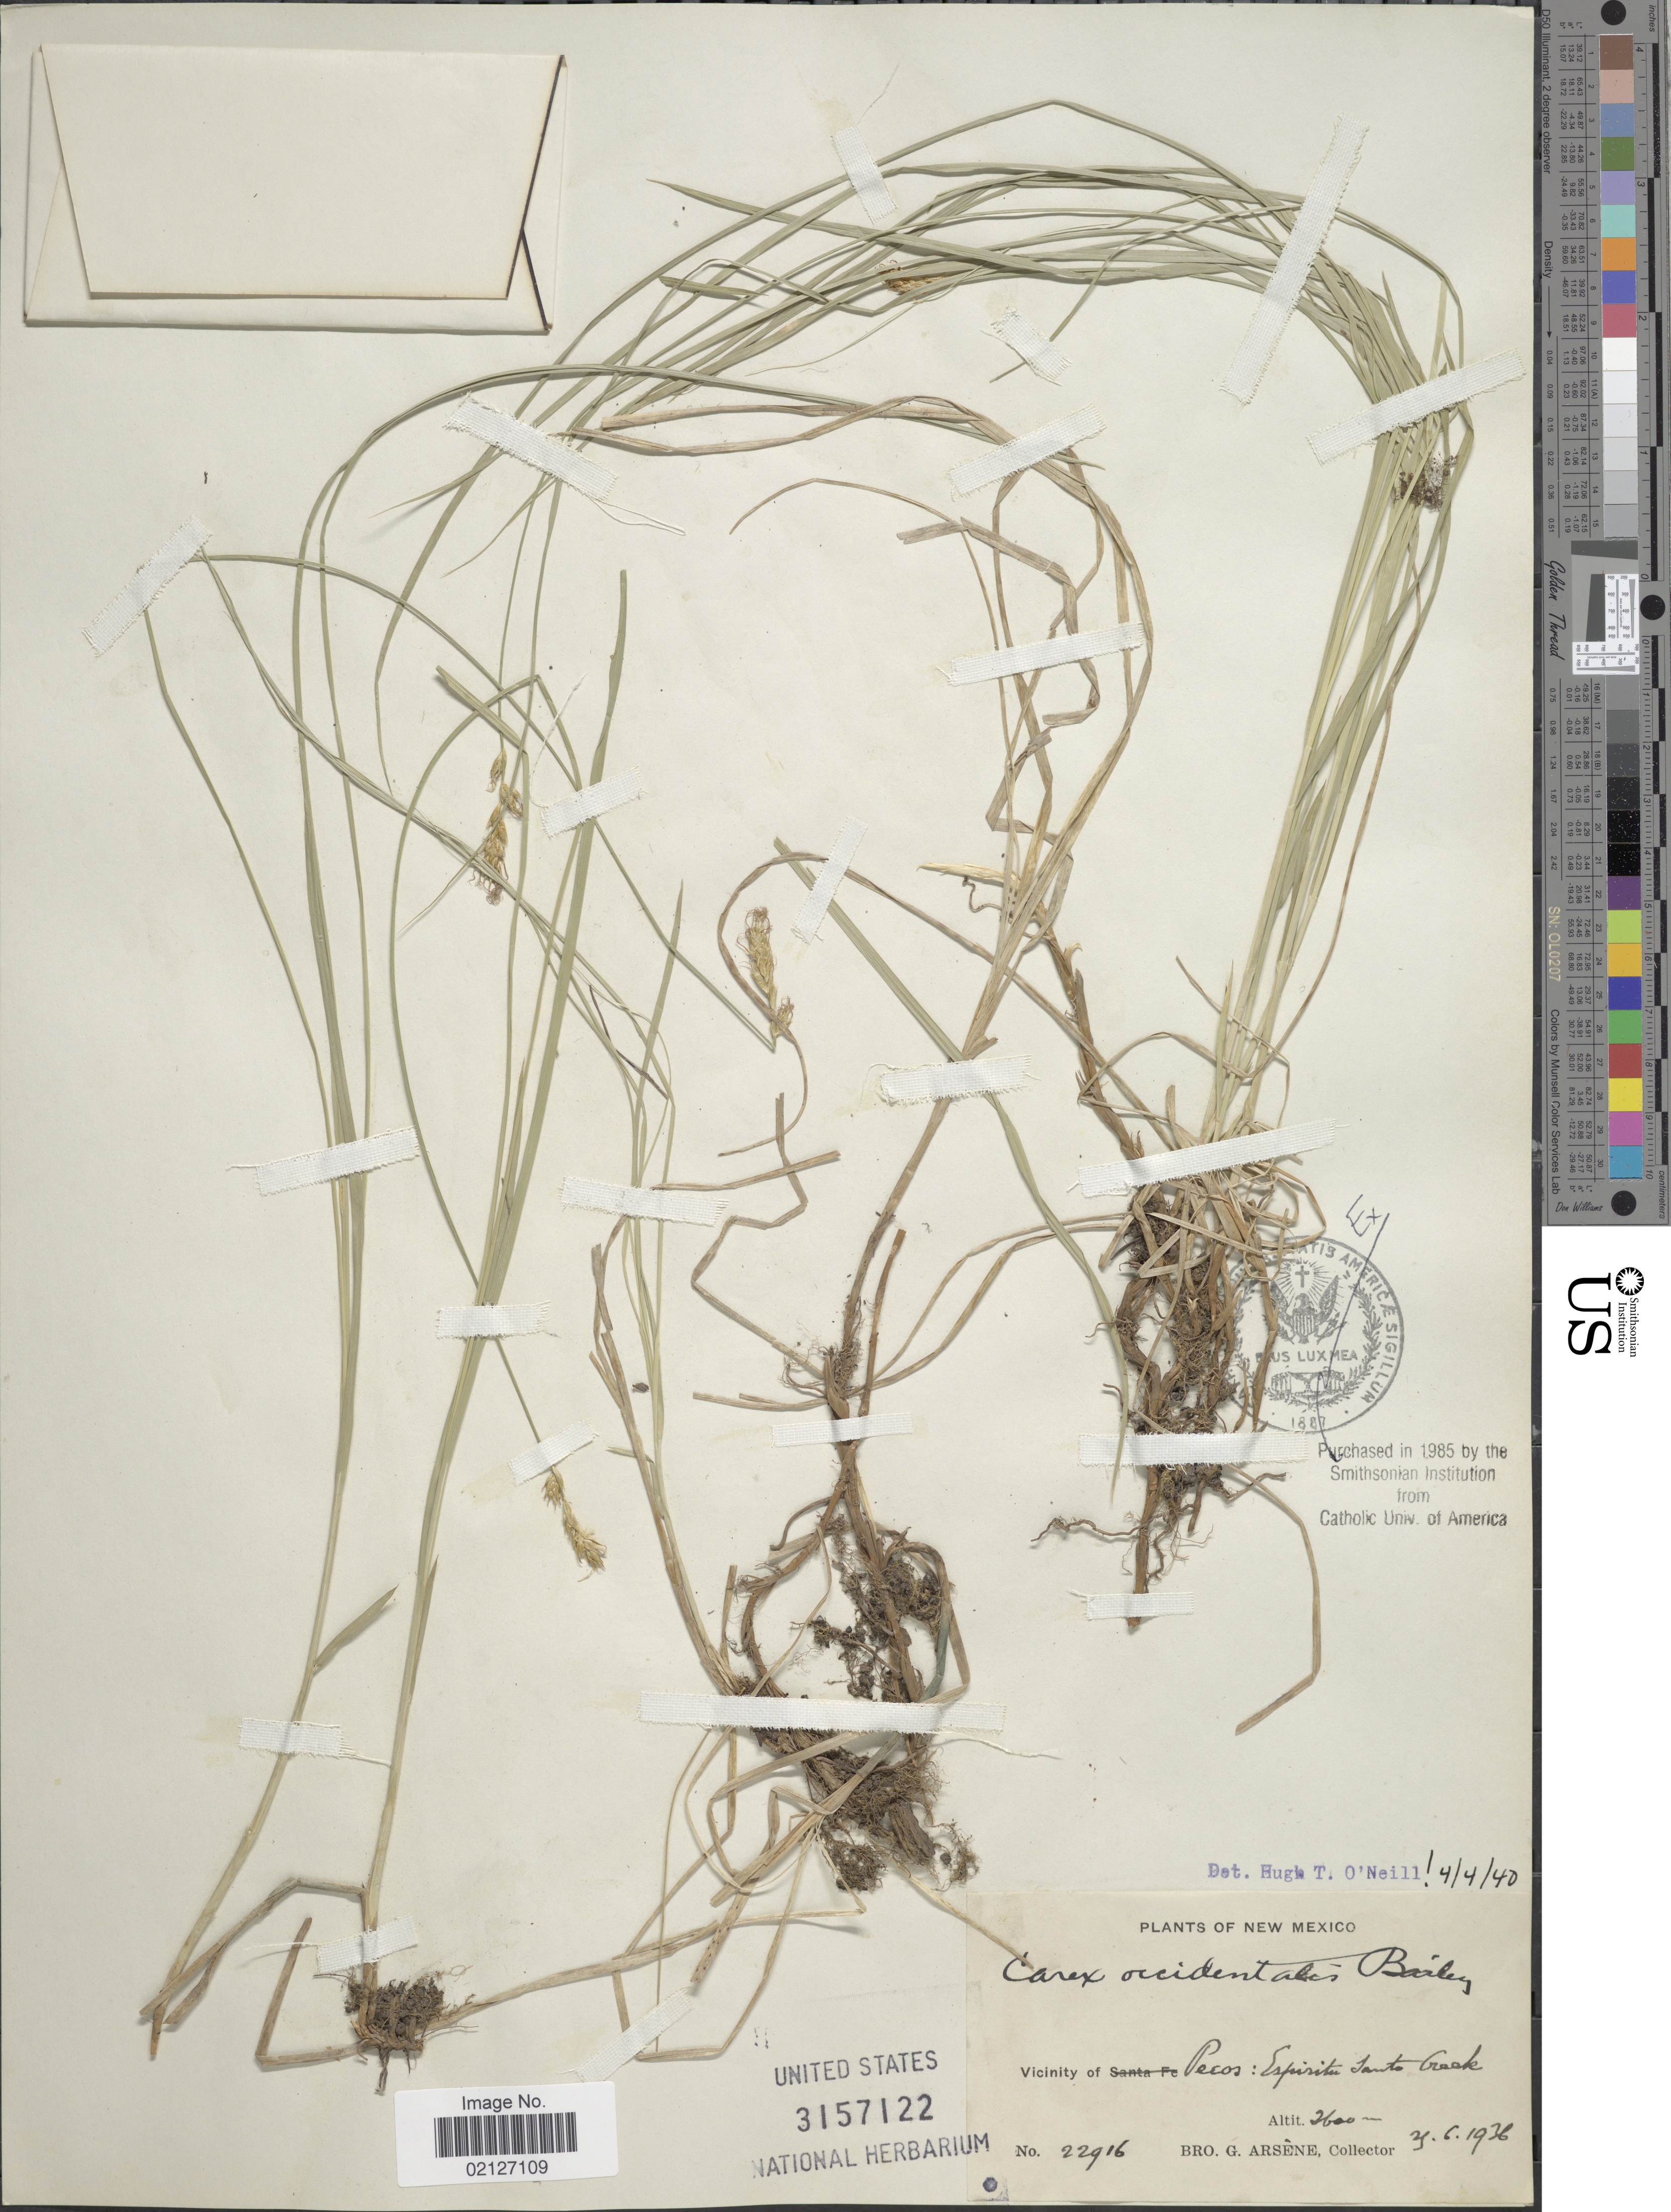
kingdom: Plantae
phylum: Tracheophyta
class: Liliopsida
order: Poales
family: Cyperaceae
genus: Carex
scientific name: Carex occidentalis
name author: L.H. Bailey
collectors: Bro. G. Arsène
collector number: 22916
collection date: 1936-06-29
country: United States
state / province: New Mexico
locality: Vicinity of Pecos: Espiritu Santo Creek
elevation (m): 3600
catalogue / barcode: US 3157122